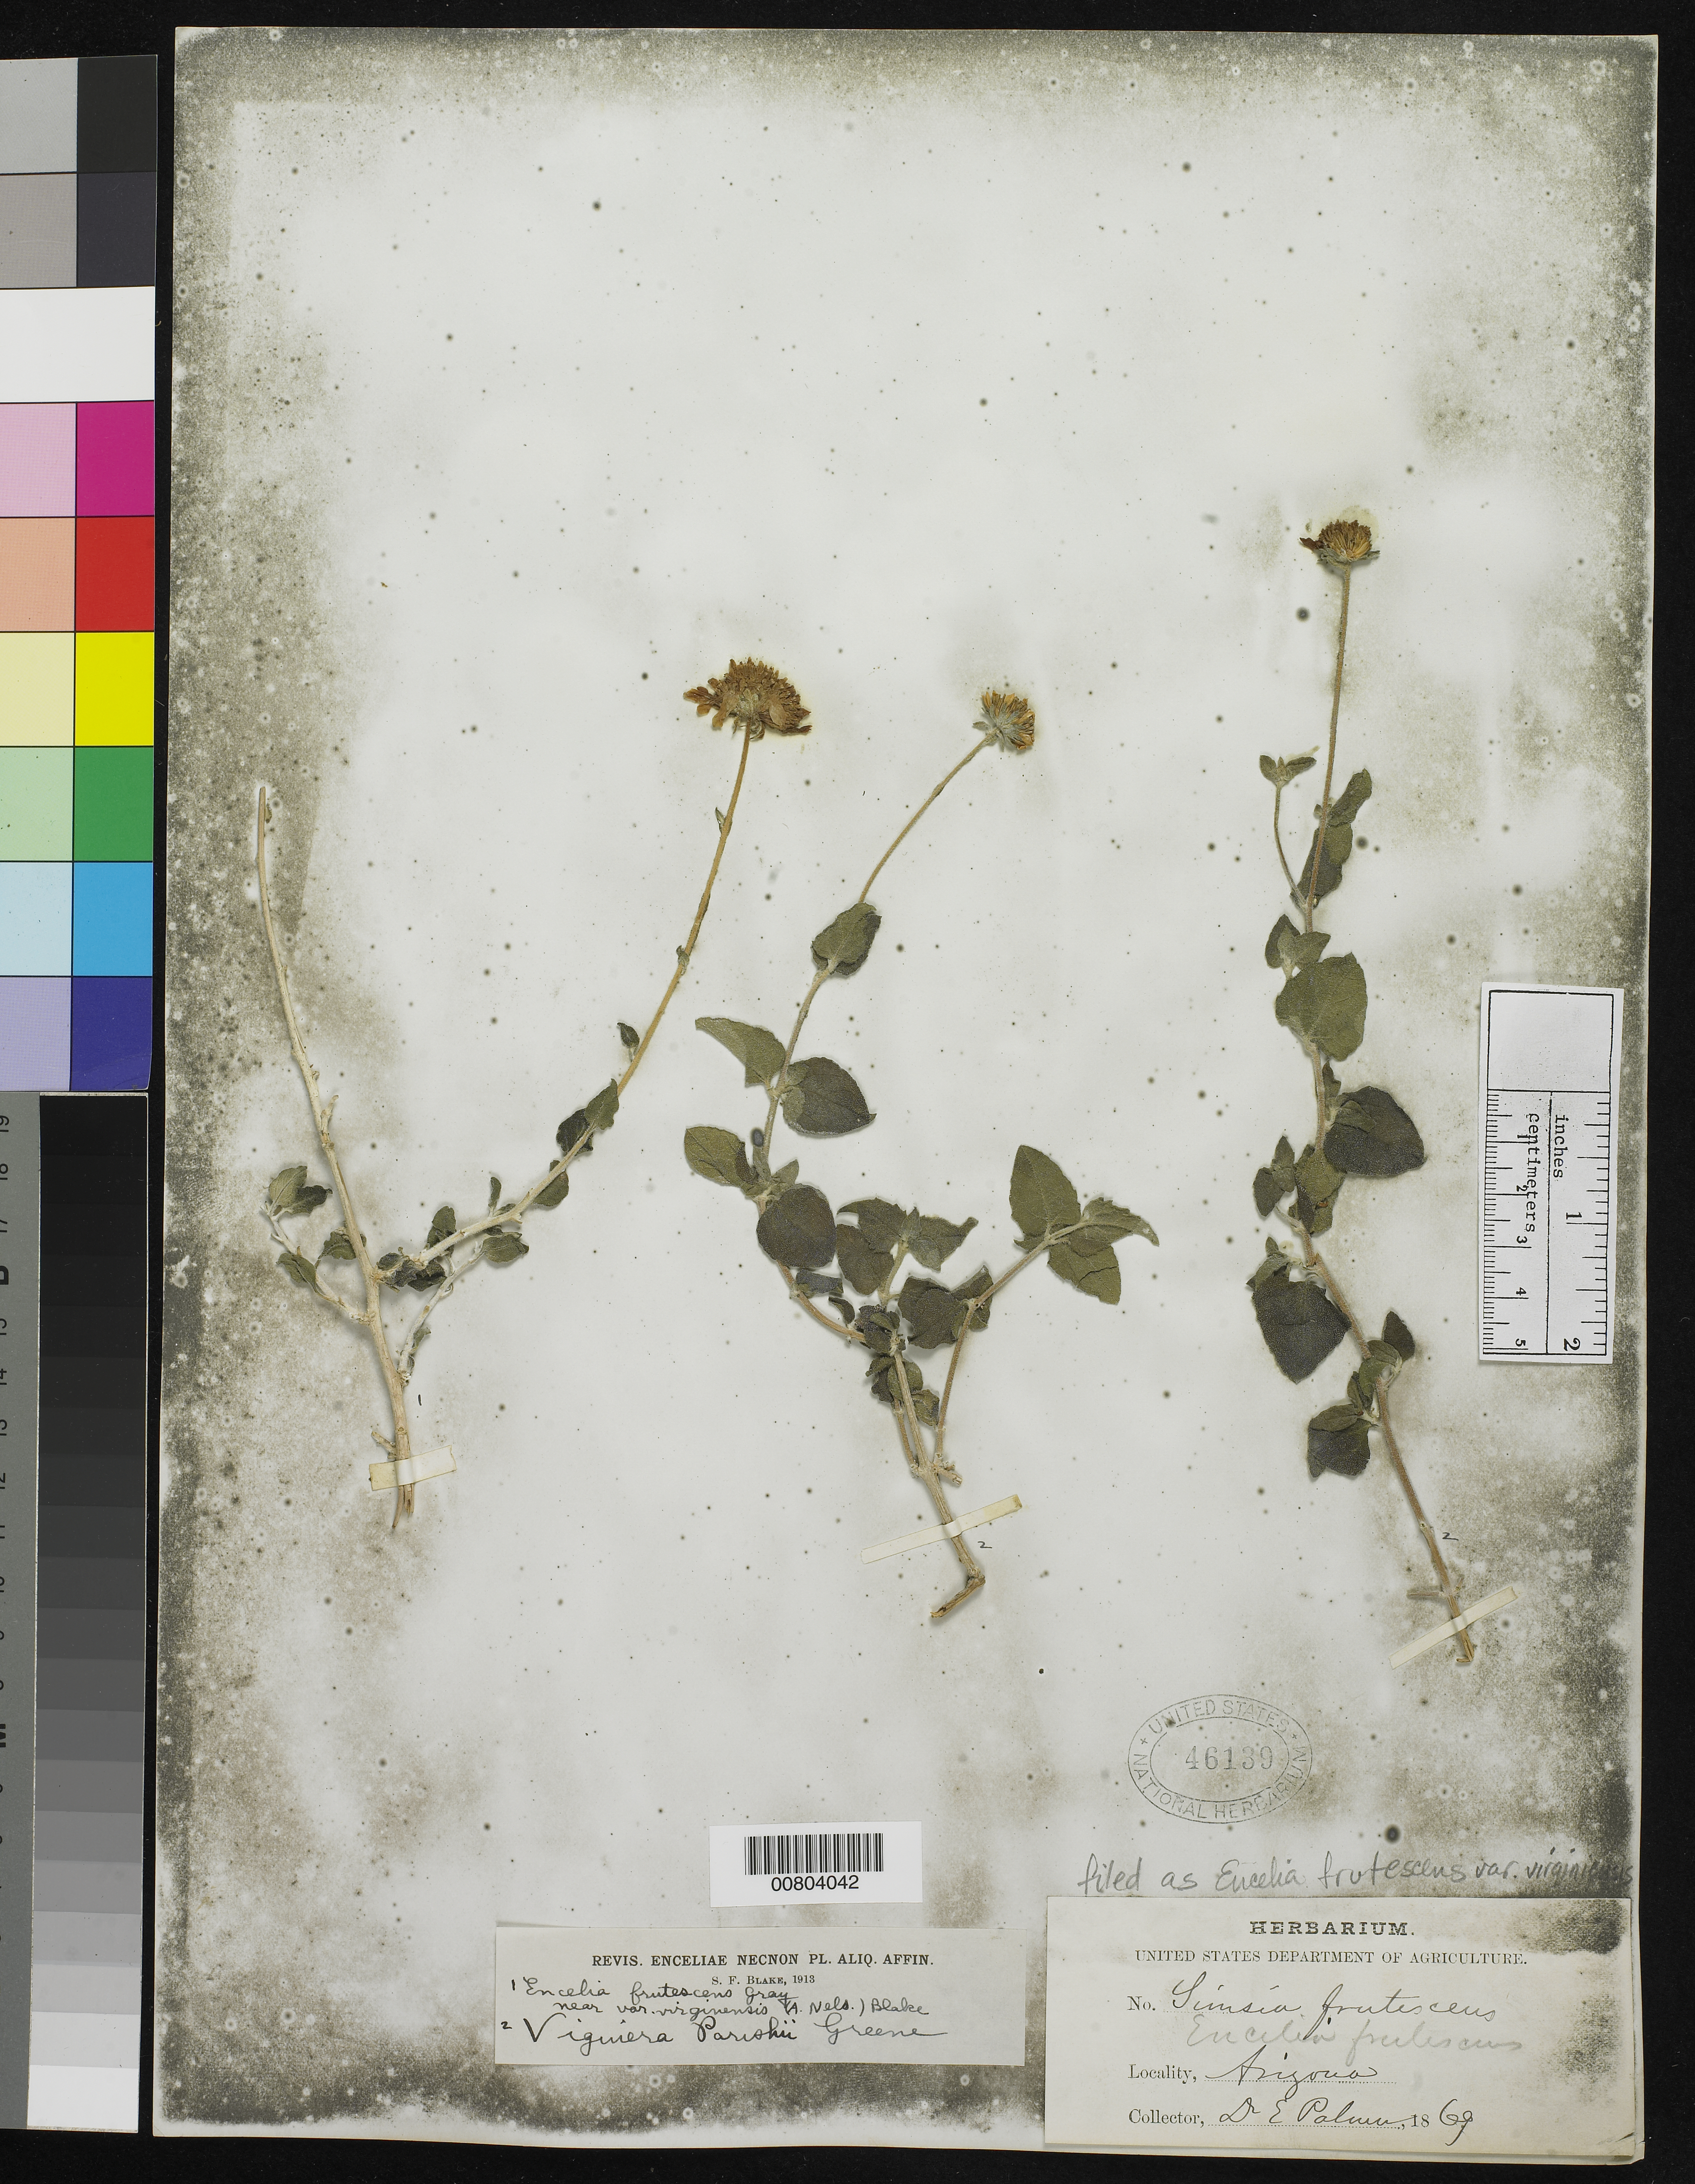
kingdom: Plantae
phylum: Tracheophyta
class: Magnoliopsida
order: Asterales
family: Asteraceae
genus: Encelia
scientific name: Encelia frutescens var. virginensis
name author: (A. Nelson) S.F. Blake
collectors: E. Palmer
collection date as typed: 1869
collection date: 1869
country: United States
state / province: Arizona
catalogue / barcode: US 46139